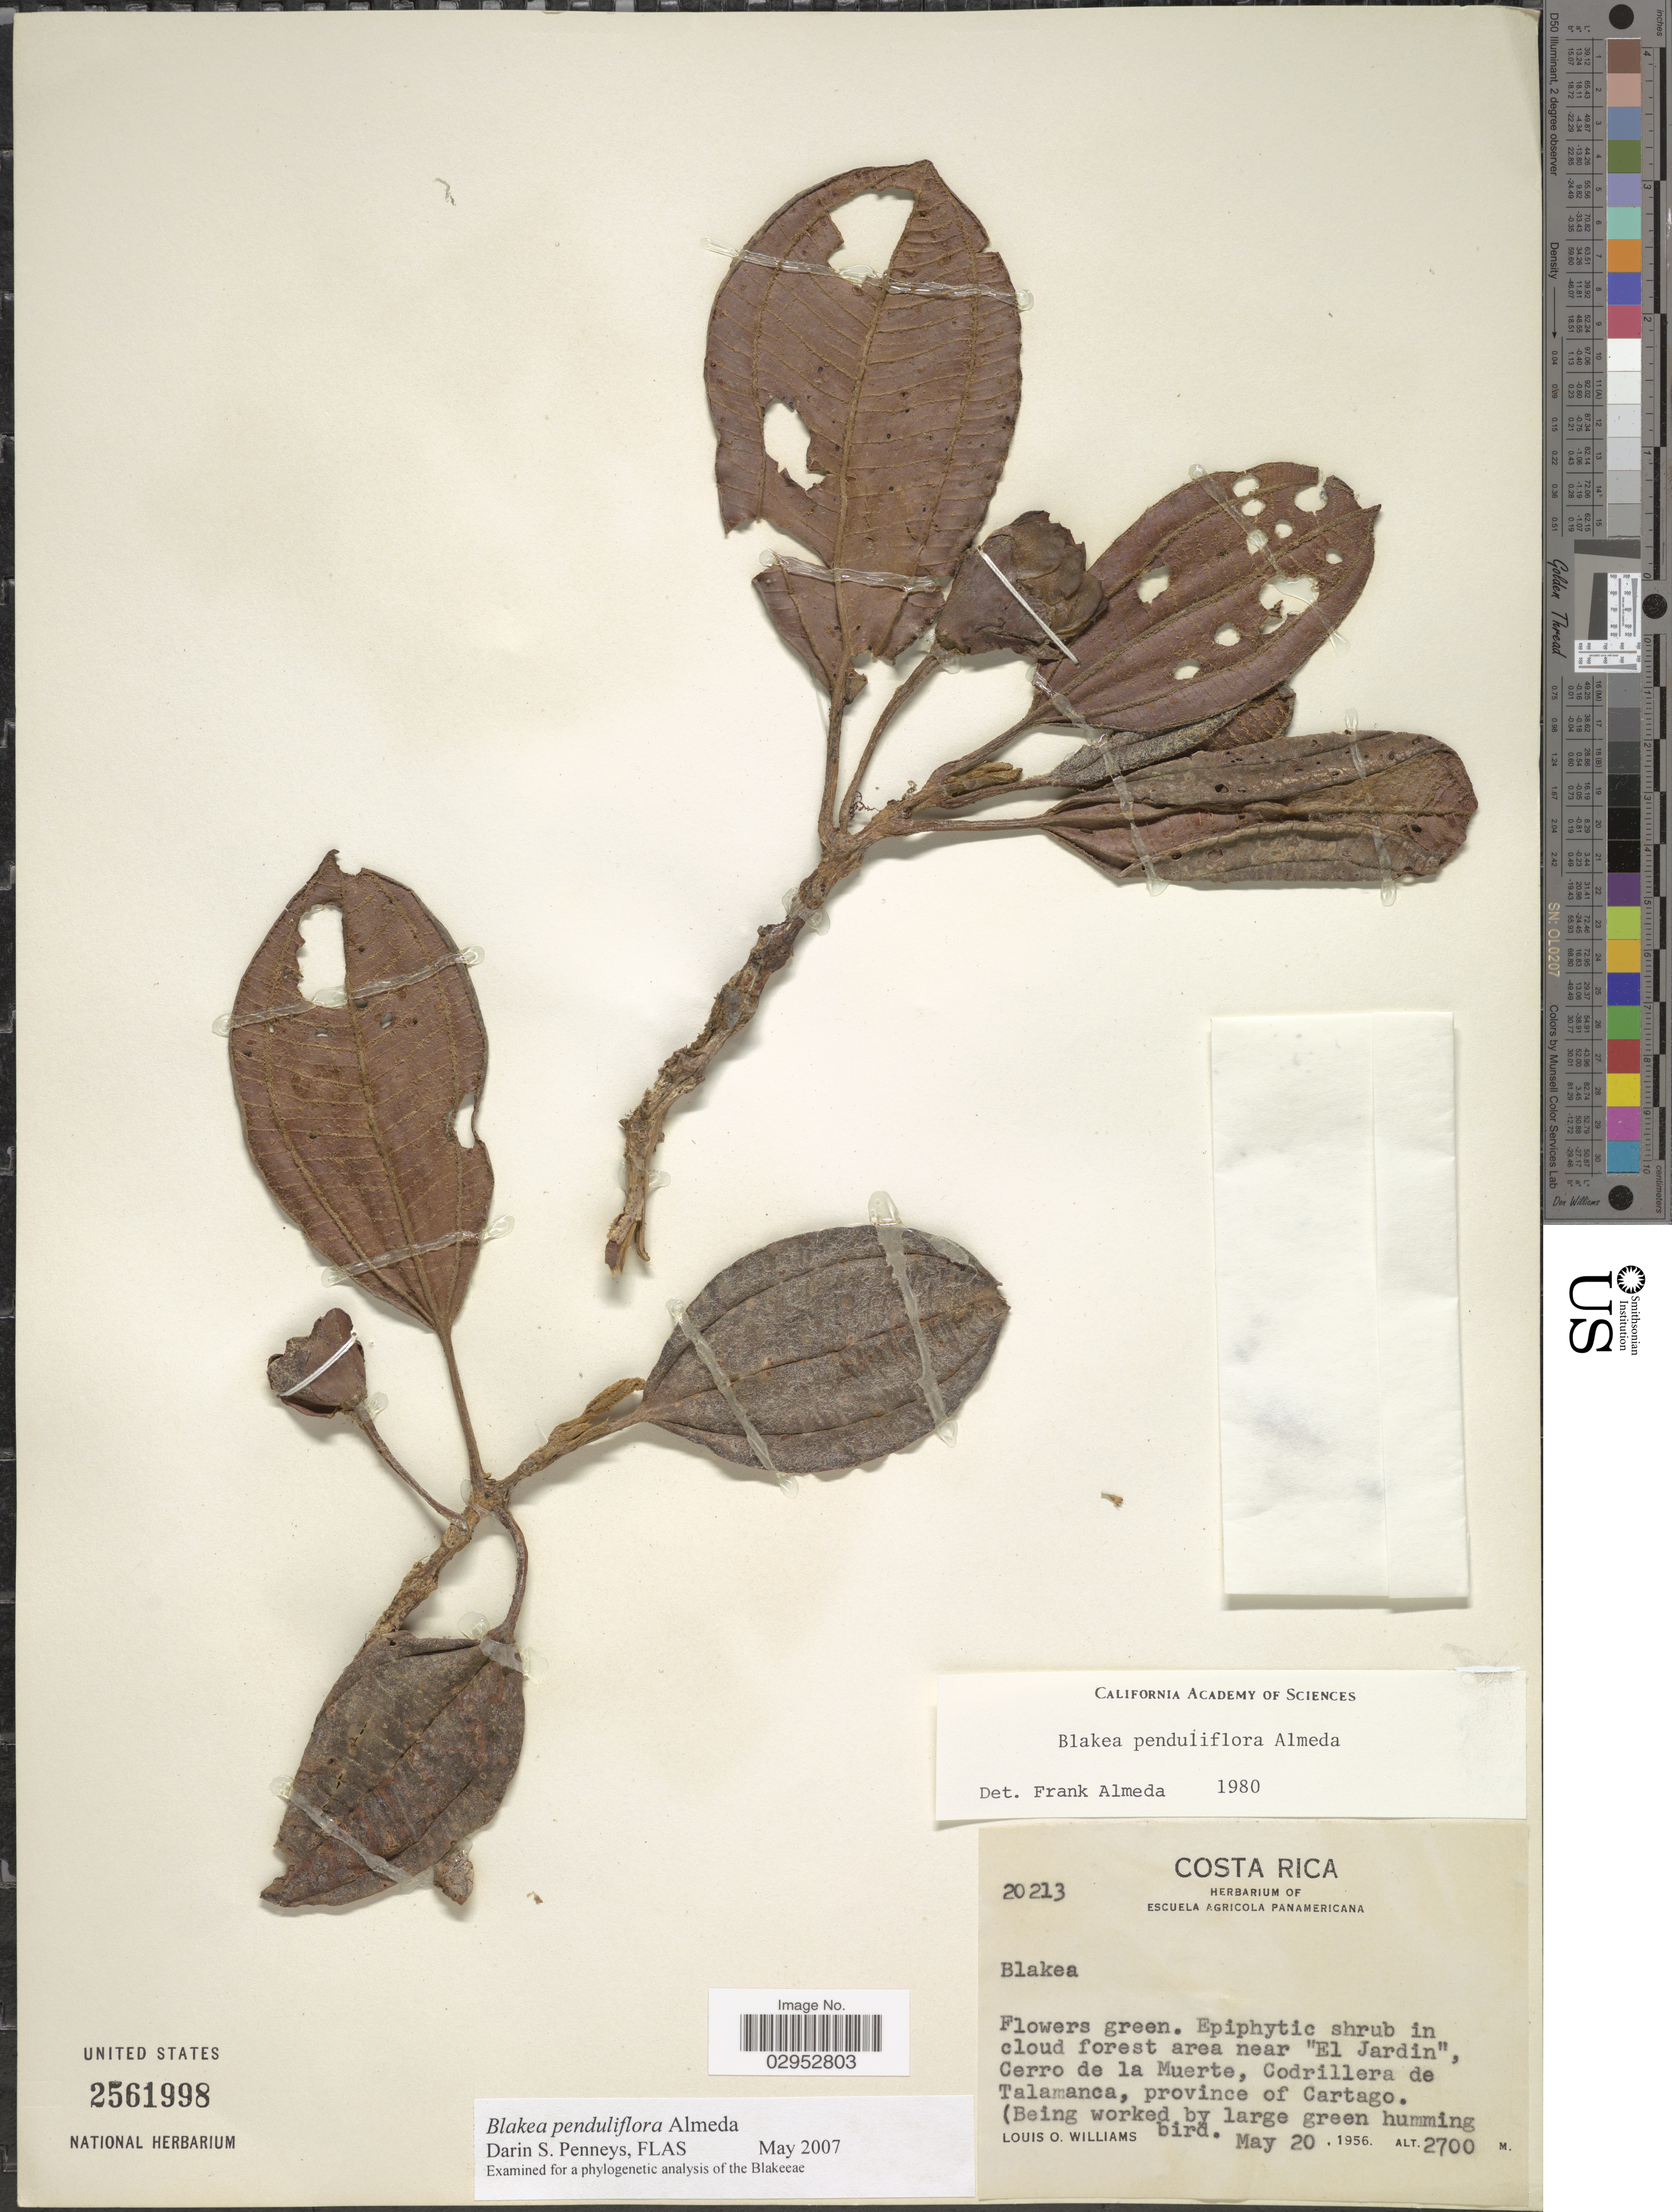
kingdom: Plantae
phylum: Tracheophyta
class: Magnoliopsida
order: Myrtales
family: Melastomataceae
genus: Blakea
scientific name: Blakea penduliflora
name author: Almeda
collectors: L. O. Williams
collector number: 20213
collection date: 1956-05-20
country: Costa Rica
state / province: Cartago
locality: Epiphytic shrub in cloud forest area near "El Jardin", Cerro de la Muerte, Cordillera de Talamanca, province of Cartago.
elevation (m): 2700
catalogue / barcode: US 2561998